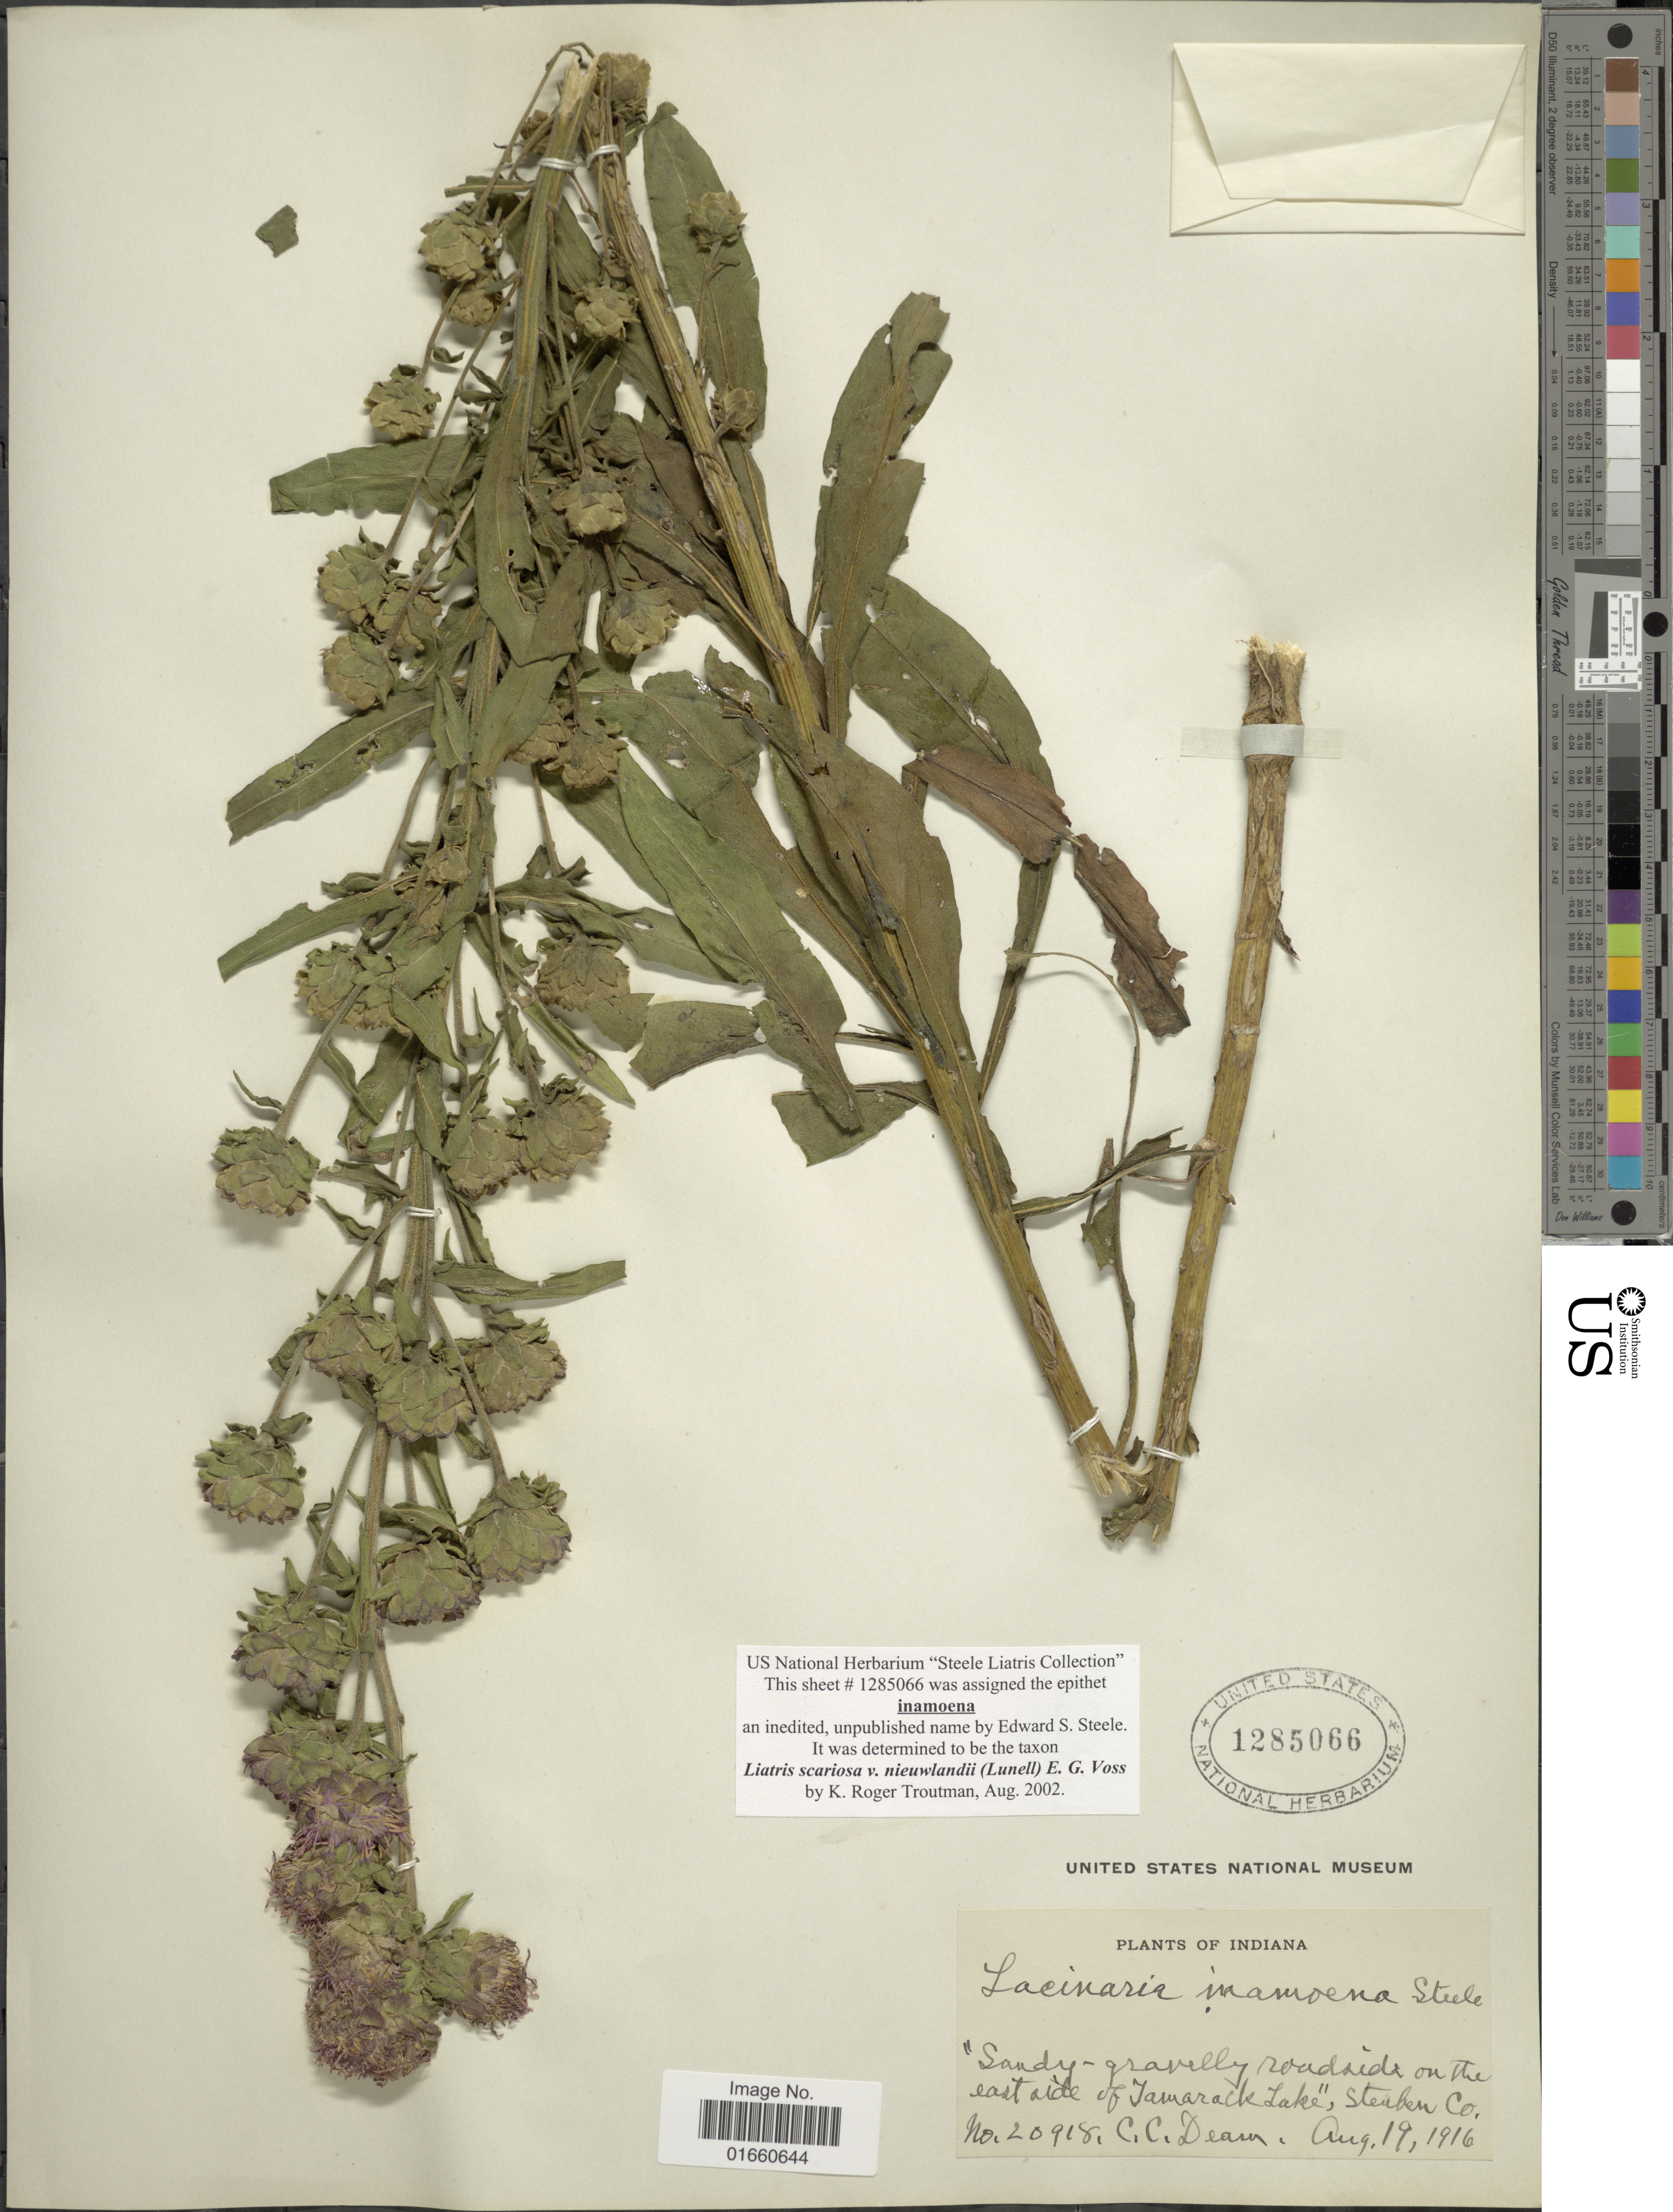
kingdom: Plantae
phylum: Tracheophyta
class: Magnoliopsida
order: Asterales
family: Asteraceae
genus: Liatris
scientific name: Liatris scariosa var. nieuwlandii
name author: (Lunell) E.G. Voss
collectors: C. C. Deam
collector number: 20918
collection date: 1916-08-19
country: United States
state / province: Indiana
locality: Sandy gravelly roadside on the eastside of Tamarack Lake, Steuben Co.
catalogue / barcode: US 1285066